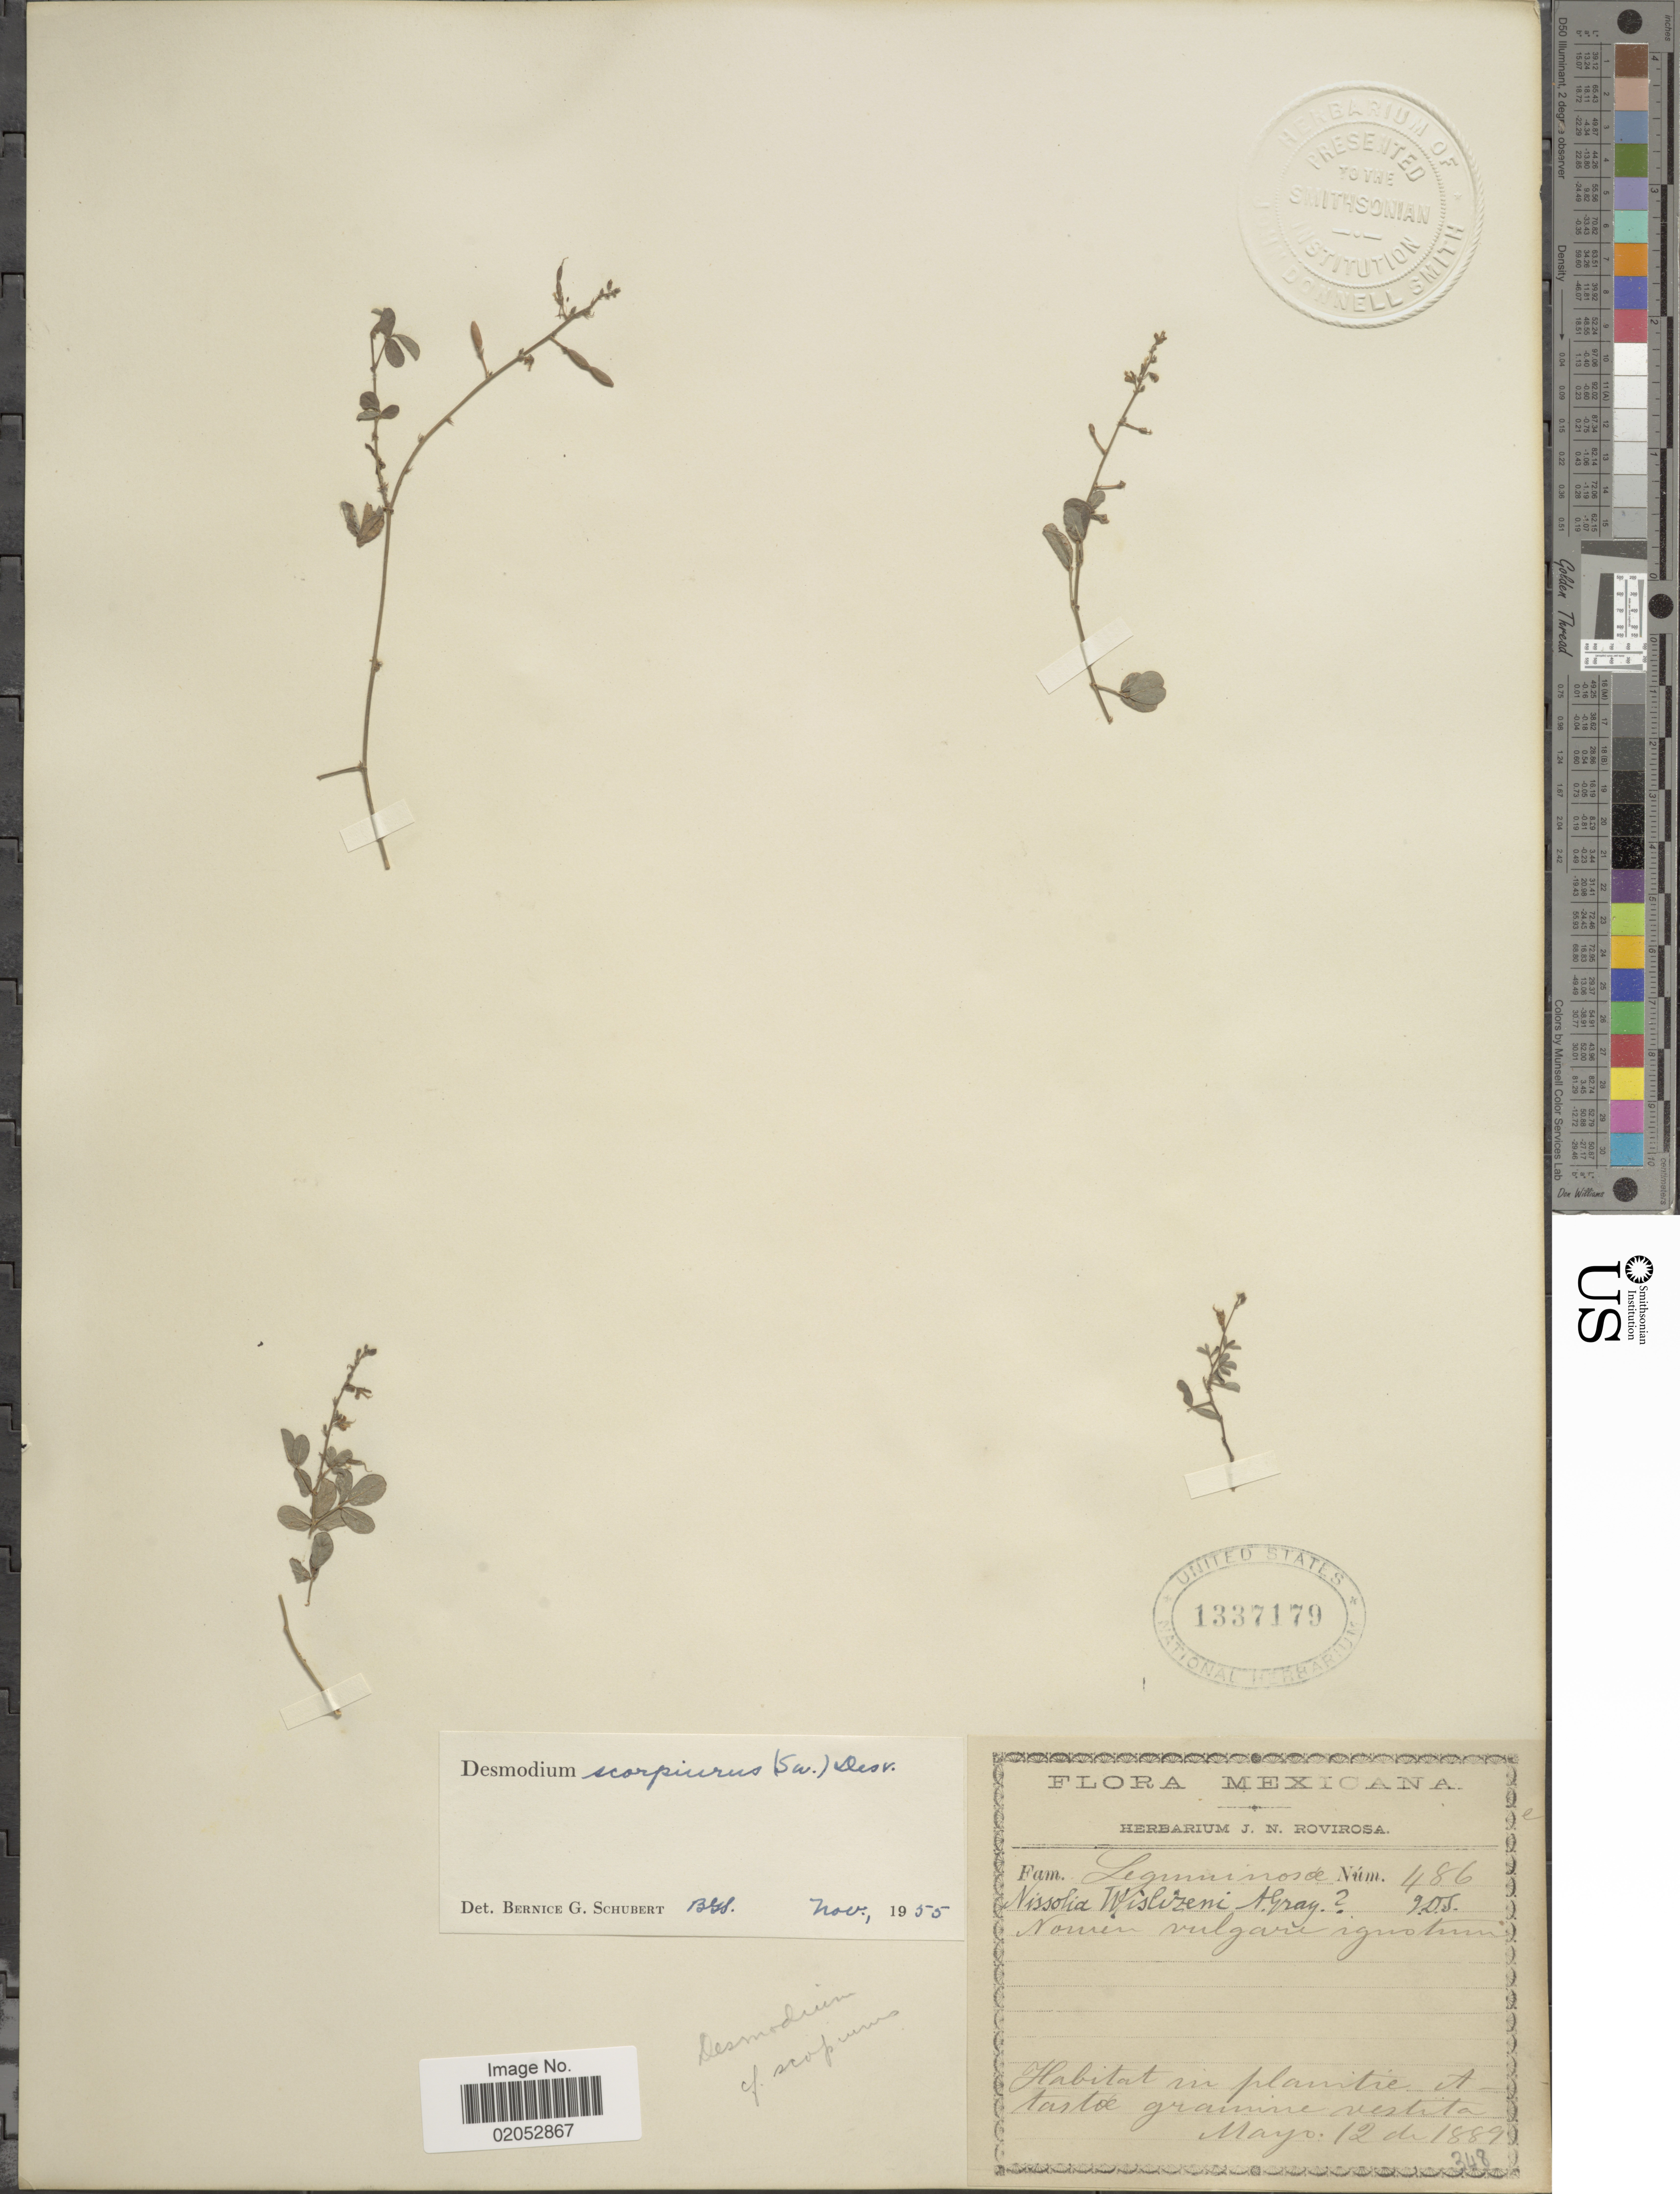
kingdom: Plantae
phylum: Tracheophyta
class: Magnoliopsida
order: Fabales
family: Fabaceae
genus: Desmodium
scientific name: Desmodium scorpiurus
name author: (Sw.) Desv. ex DC.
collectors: ex herb. J.N. Rovirosa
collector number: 486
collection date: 1889-05-12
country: Mexico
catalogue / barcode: US 1337179